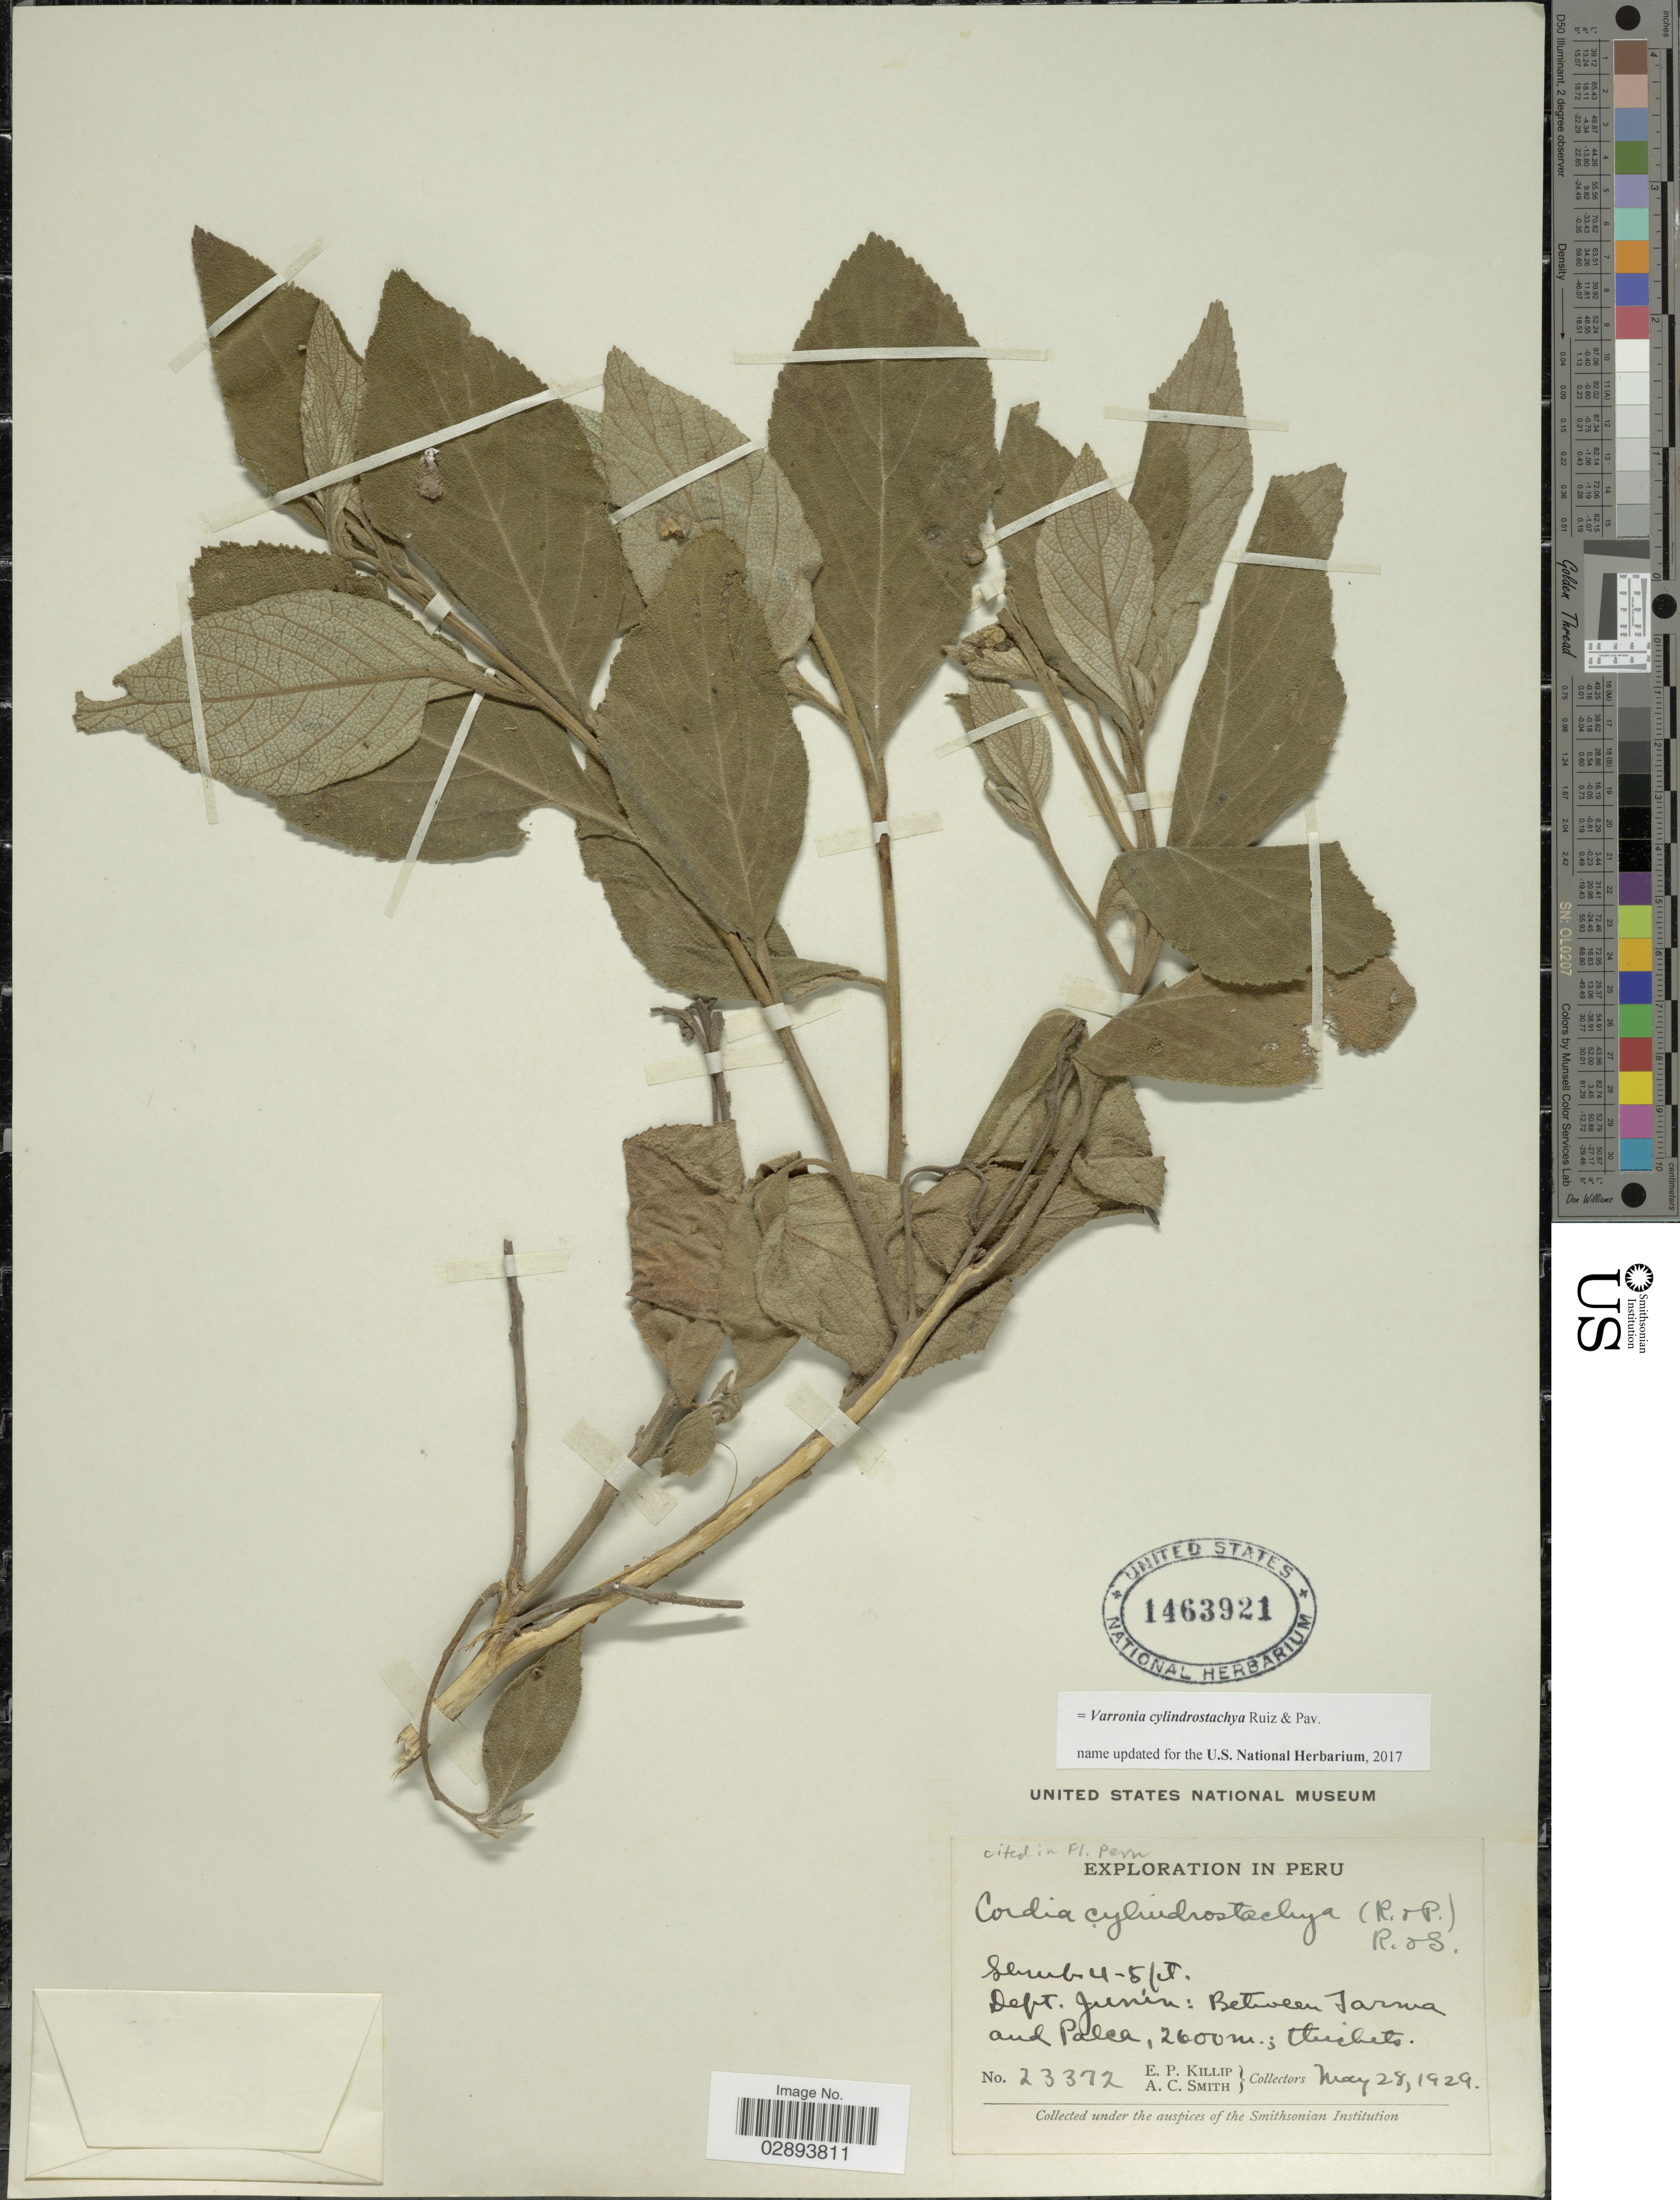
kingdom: Plantae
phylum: Tracheophyta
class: Magnoliopsida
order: Boraginales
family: Cordiaceae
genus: Varronia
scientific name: Varronia cylindrostachya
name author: Ruiz & Pav.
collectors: E. P. Killip & A. C. Smith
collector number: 23372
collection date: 1929-05-28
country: Peru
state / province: Junín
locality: Dept. Junin, Between Tarwa and Palea.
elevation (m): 2600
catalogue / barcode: US 1463921